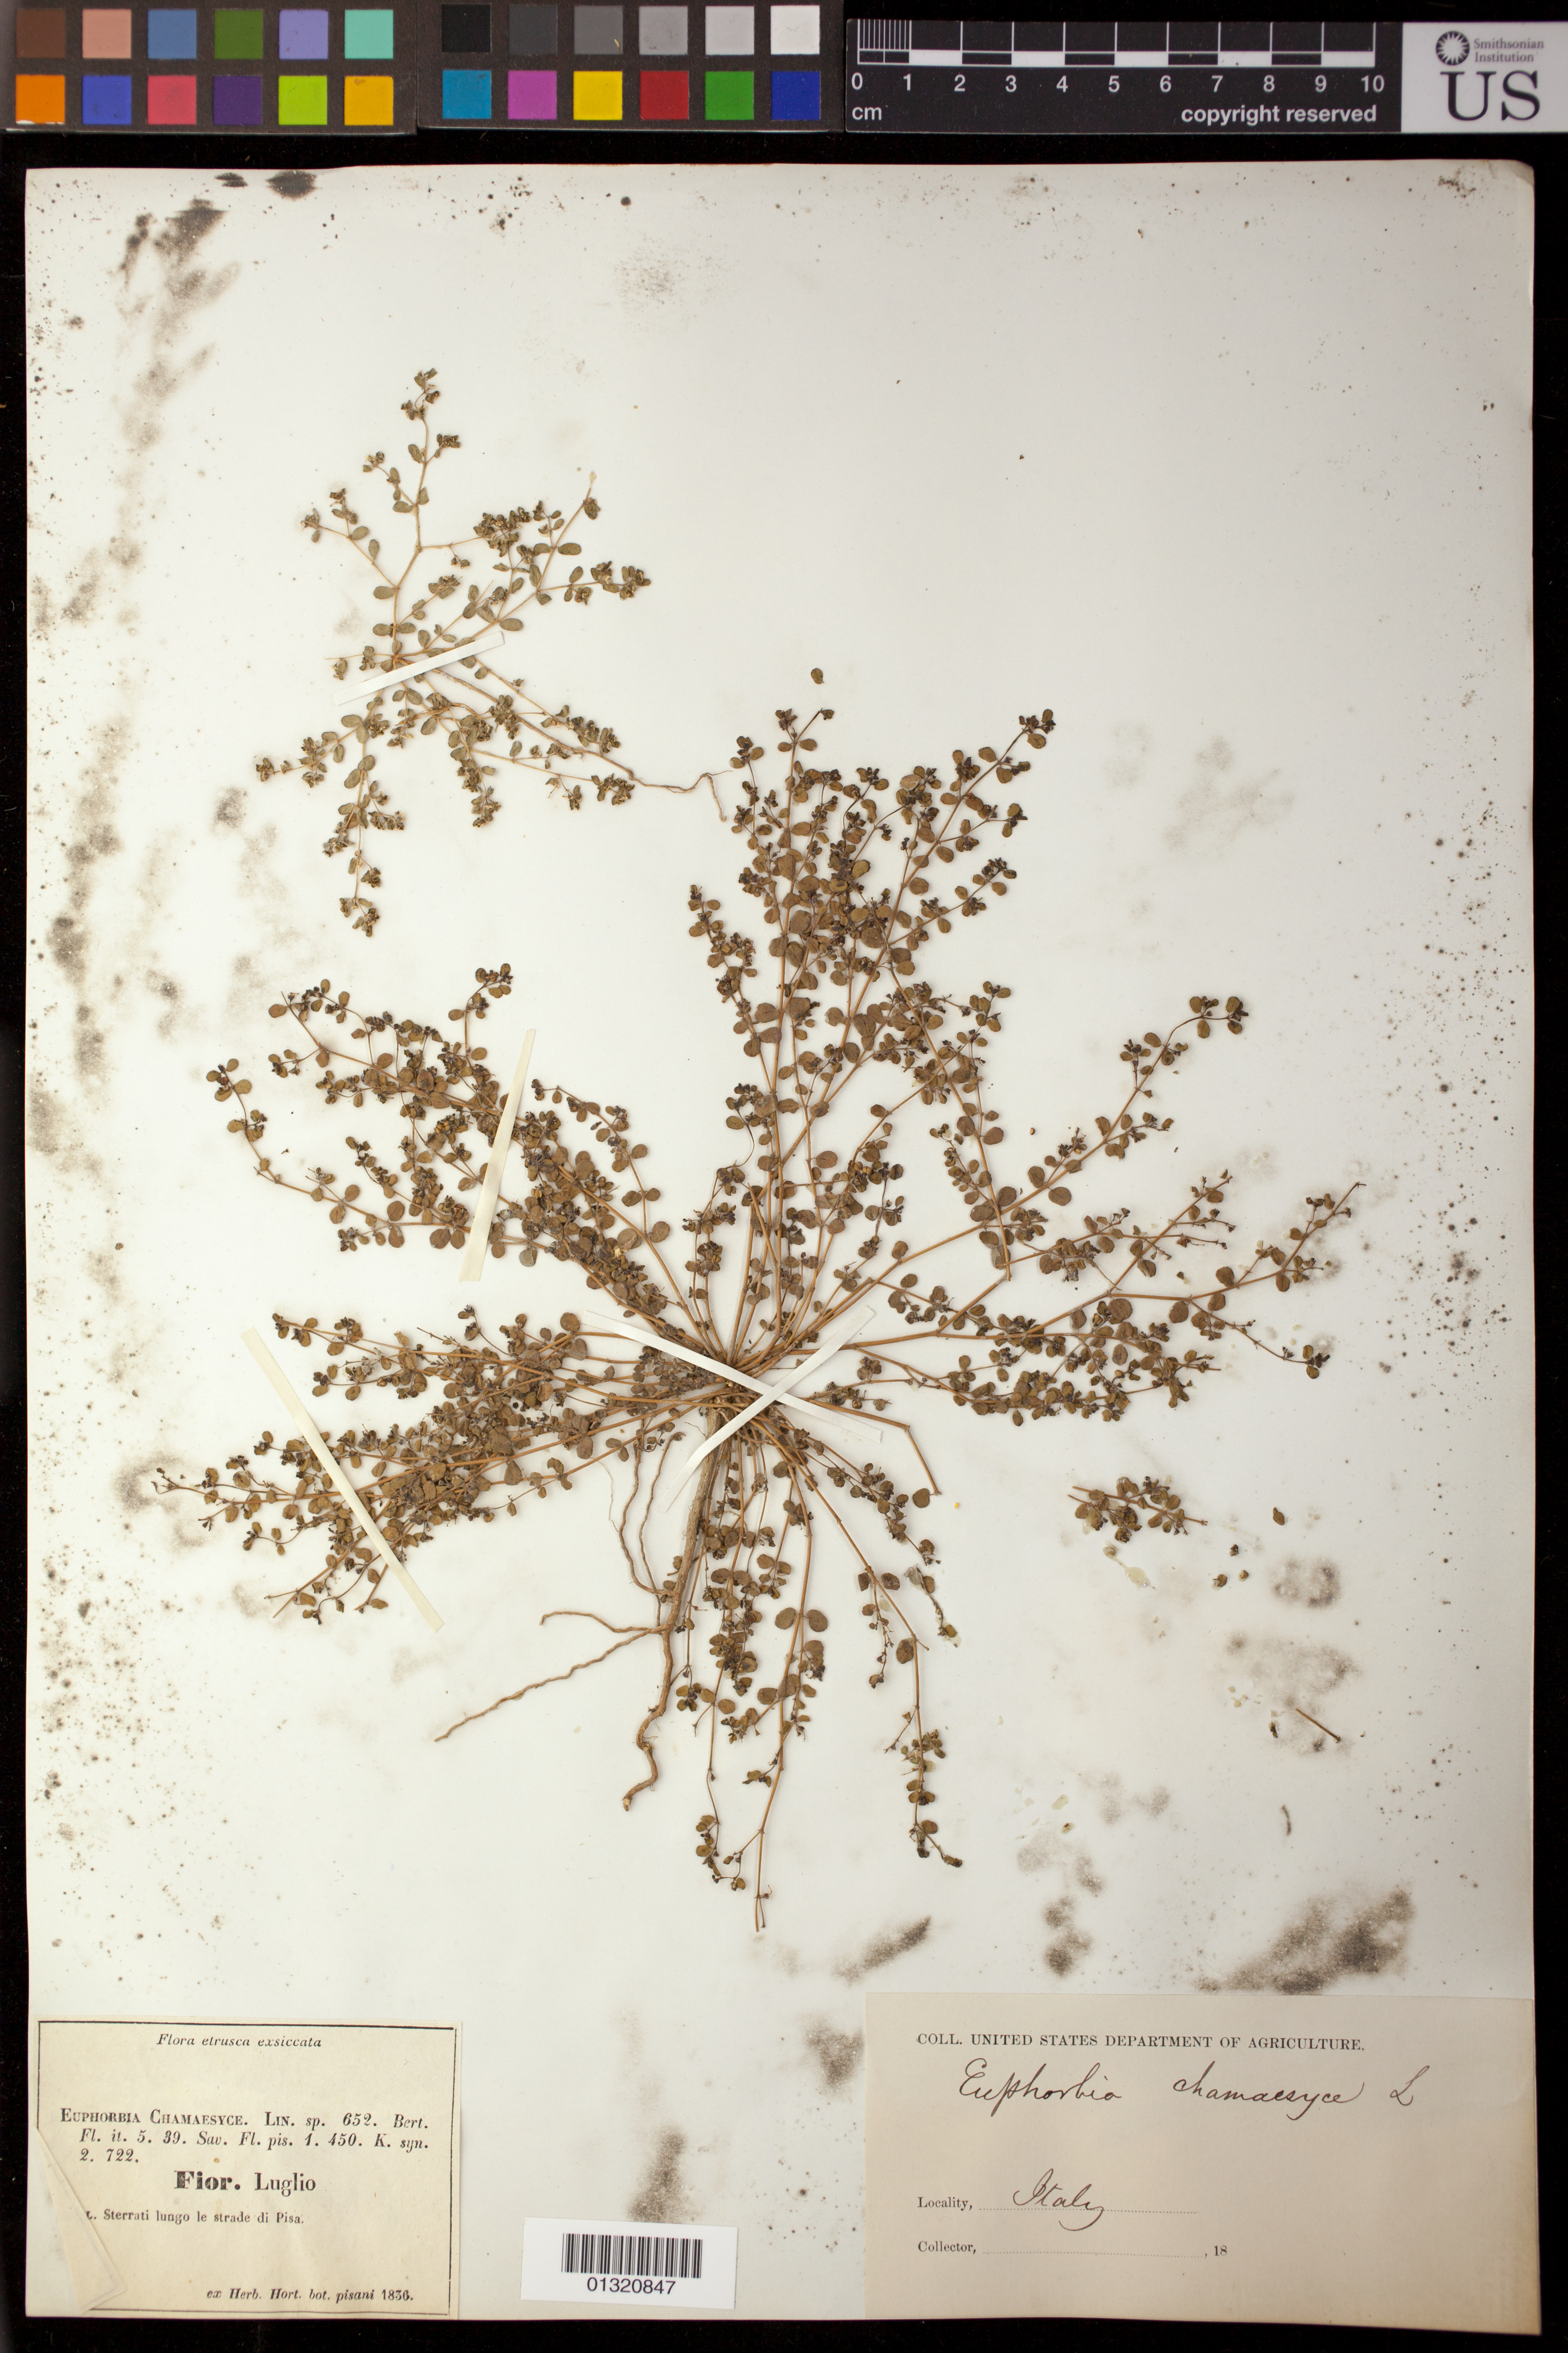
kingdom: Plantae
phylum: Tracheophyta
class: Magnoliopsida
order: Malpighiales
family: Euphorbiaceae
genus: Euphorbia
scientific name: Euphorbia chamaesyce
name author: L.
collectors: H. Pisani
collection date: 1836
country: Italy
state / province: Tuscany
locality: Sterrati lungo le strade di Pisa [Dirt roads along the streets of Pisa]